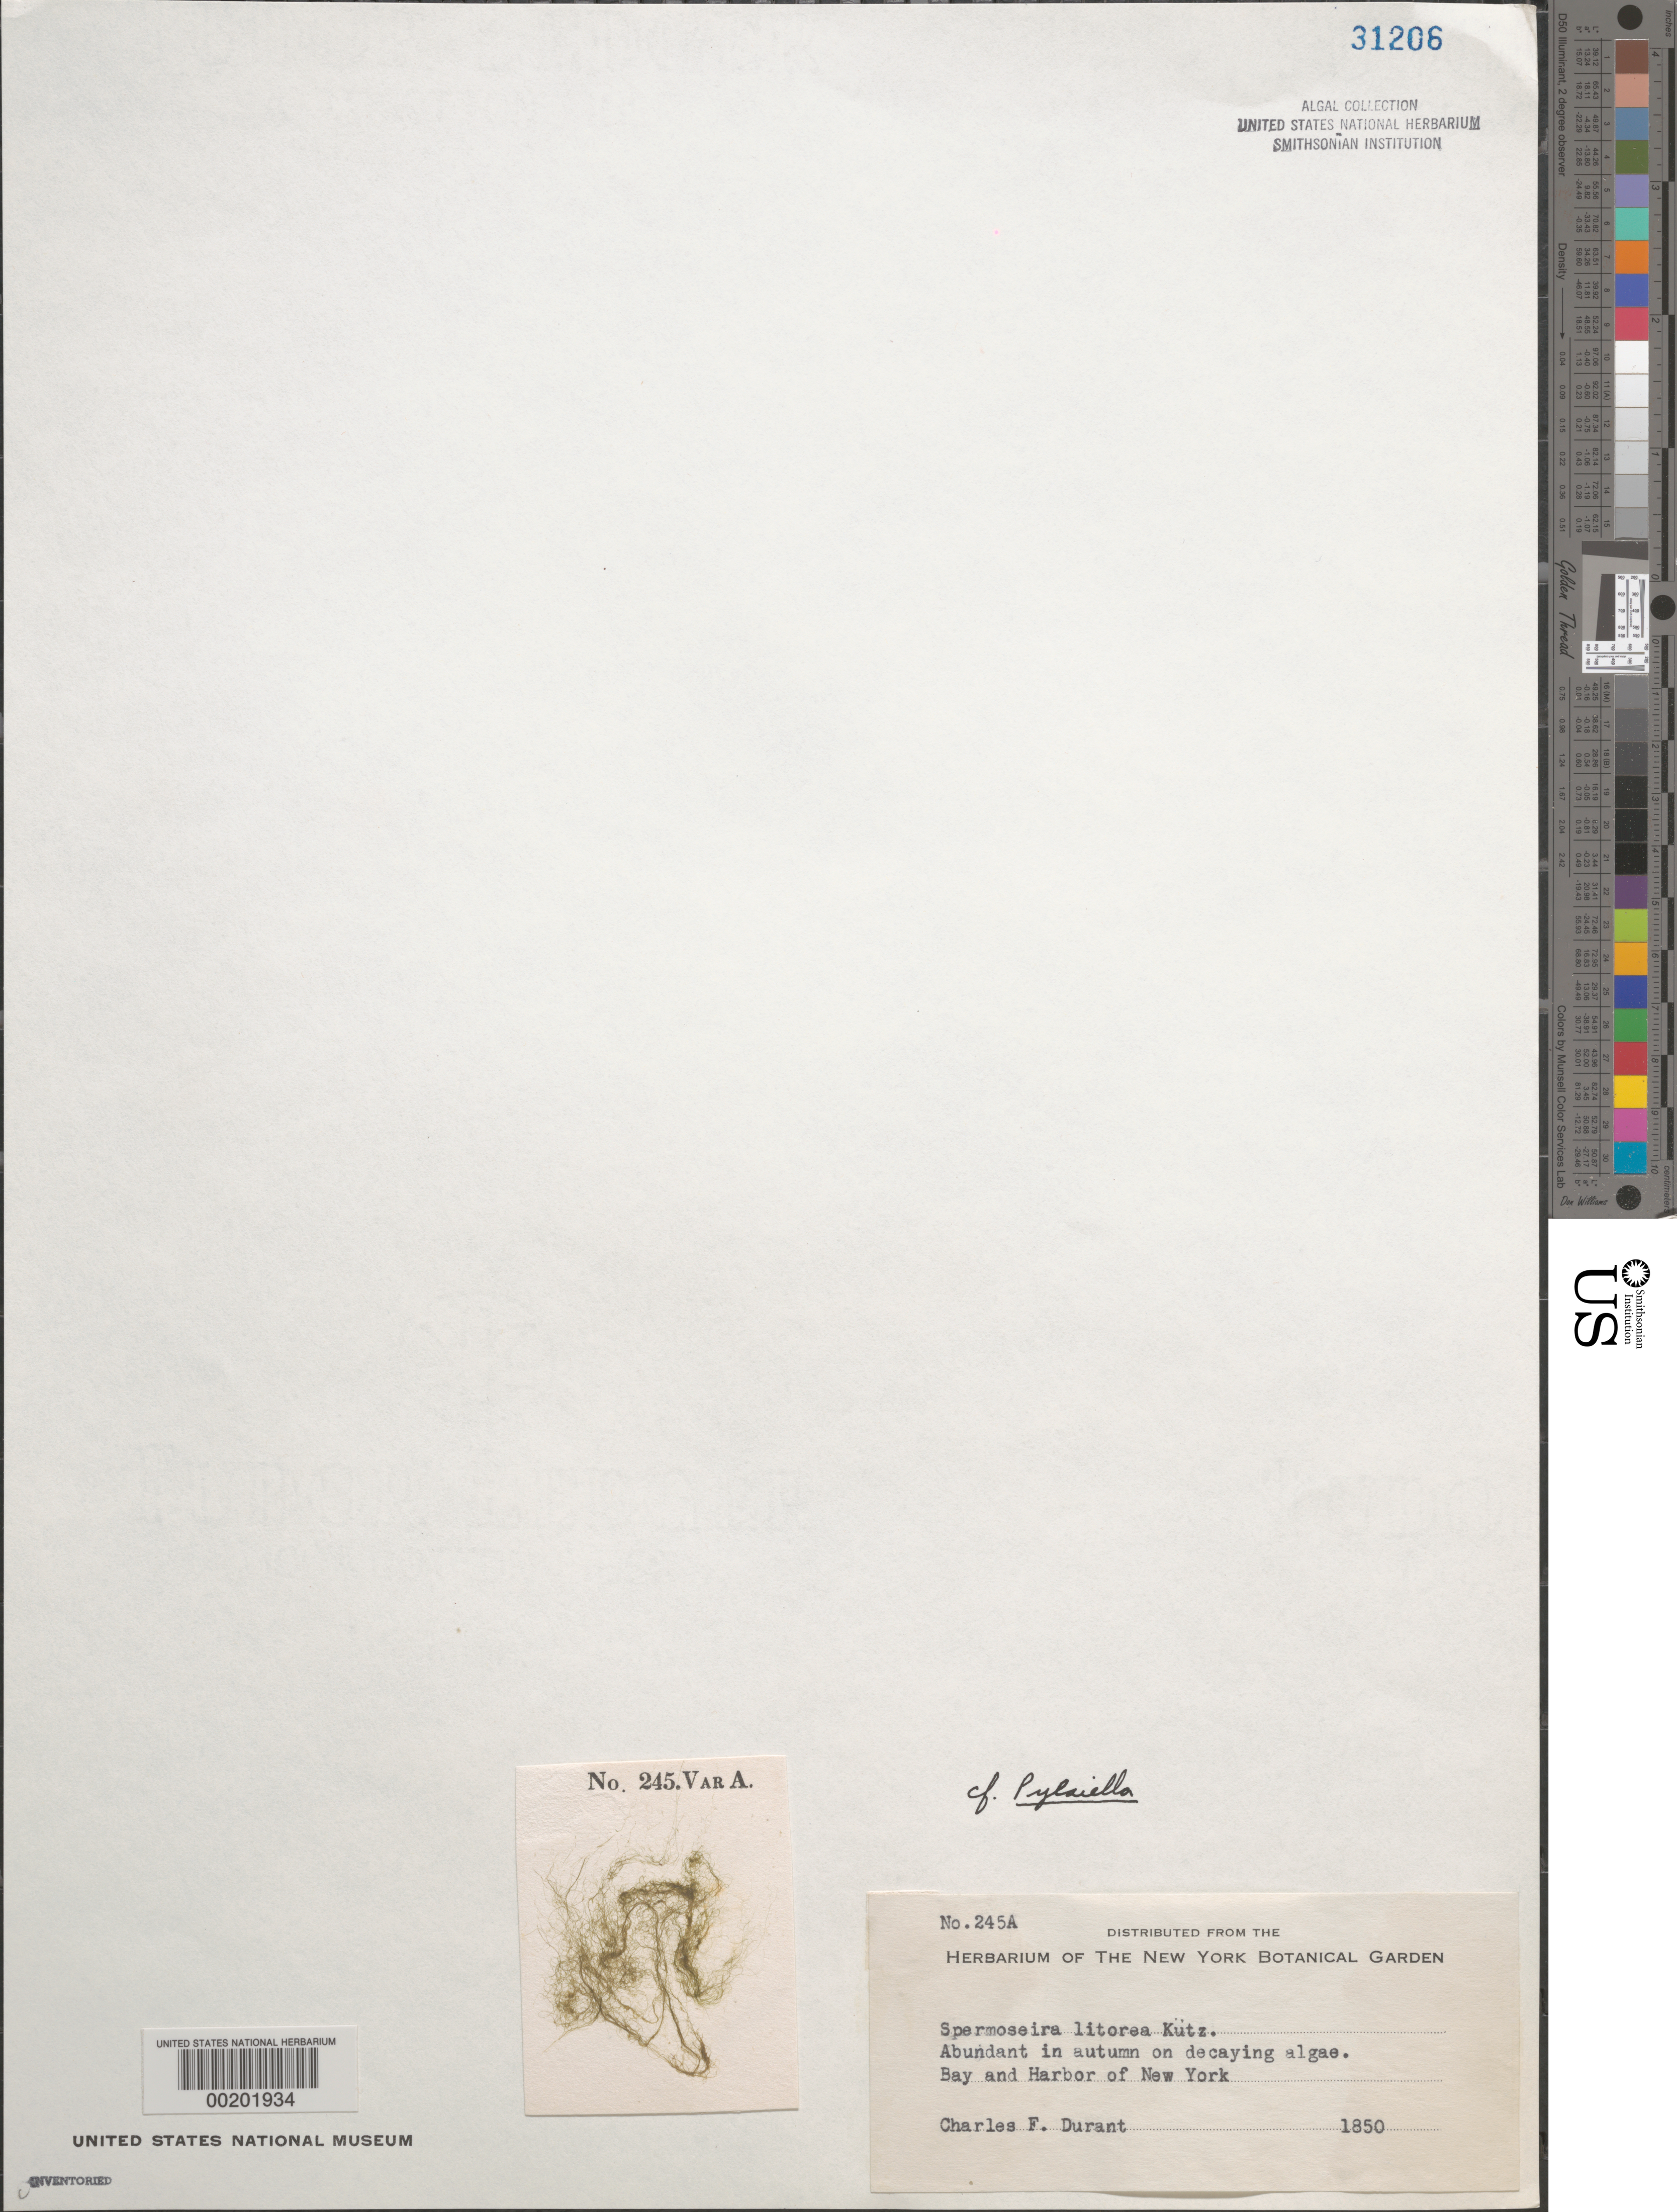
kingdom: Chromista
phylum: Ochrophyta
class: Phaeophyceae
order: Ectocarpales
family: Acinetosporaceae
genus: Pylaiella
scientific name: Pylaiella sp.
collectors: C. Durant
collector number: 245a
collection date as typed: Fal 1850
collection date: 1850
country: United States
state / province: New York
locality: New York Bay and New York Harbor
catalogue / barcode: US 31206